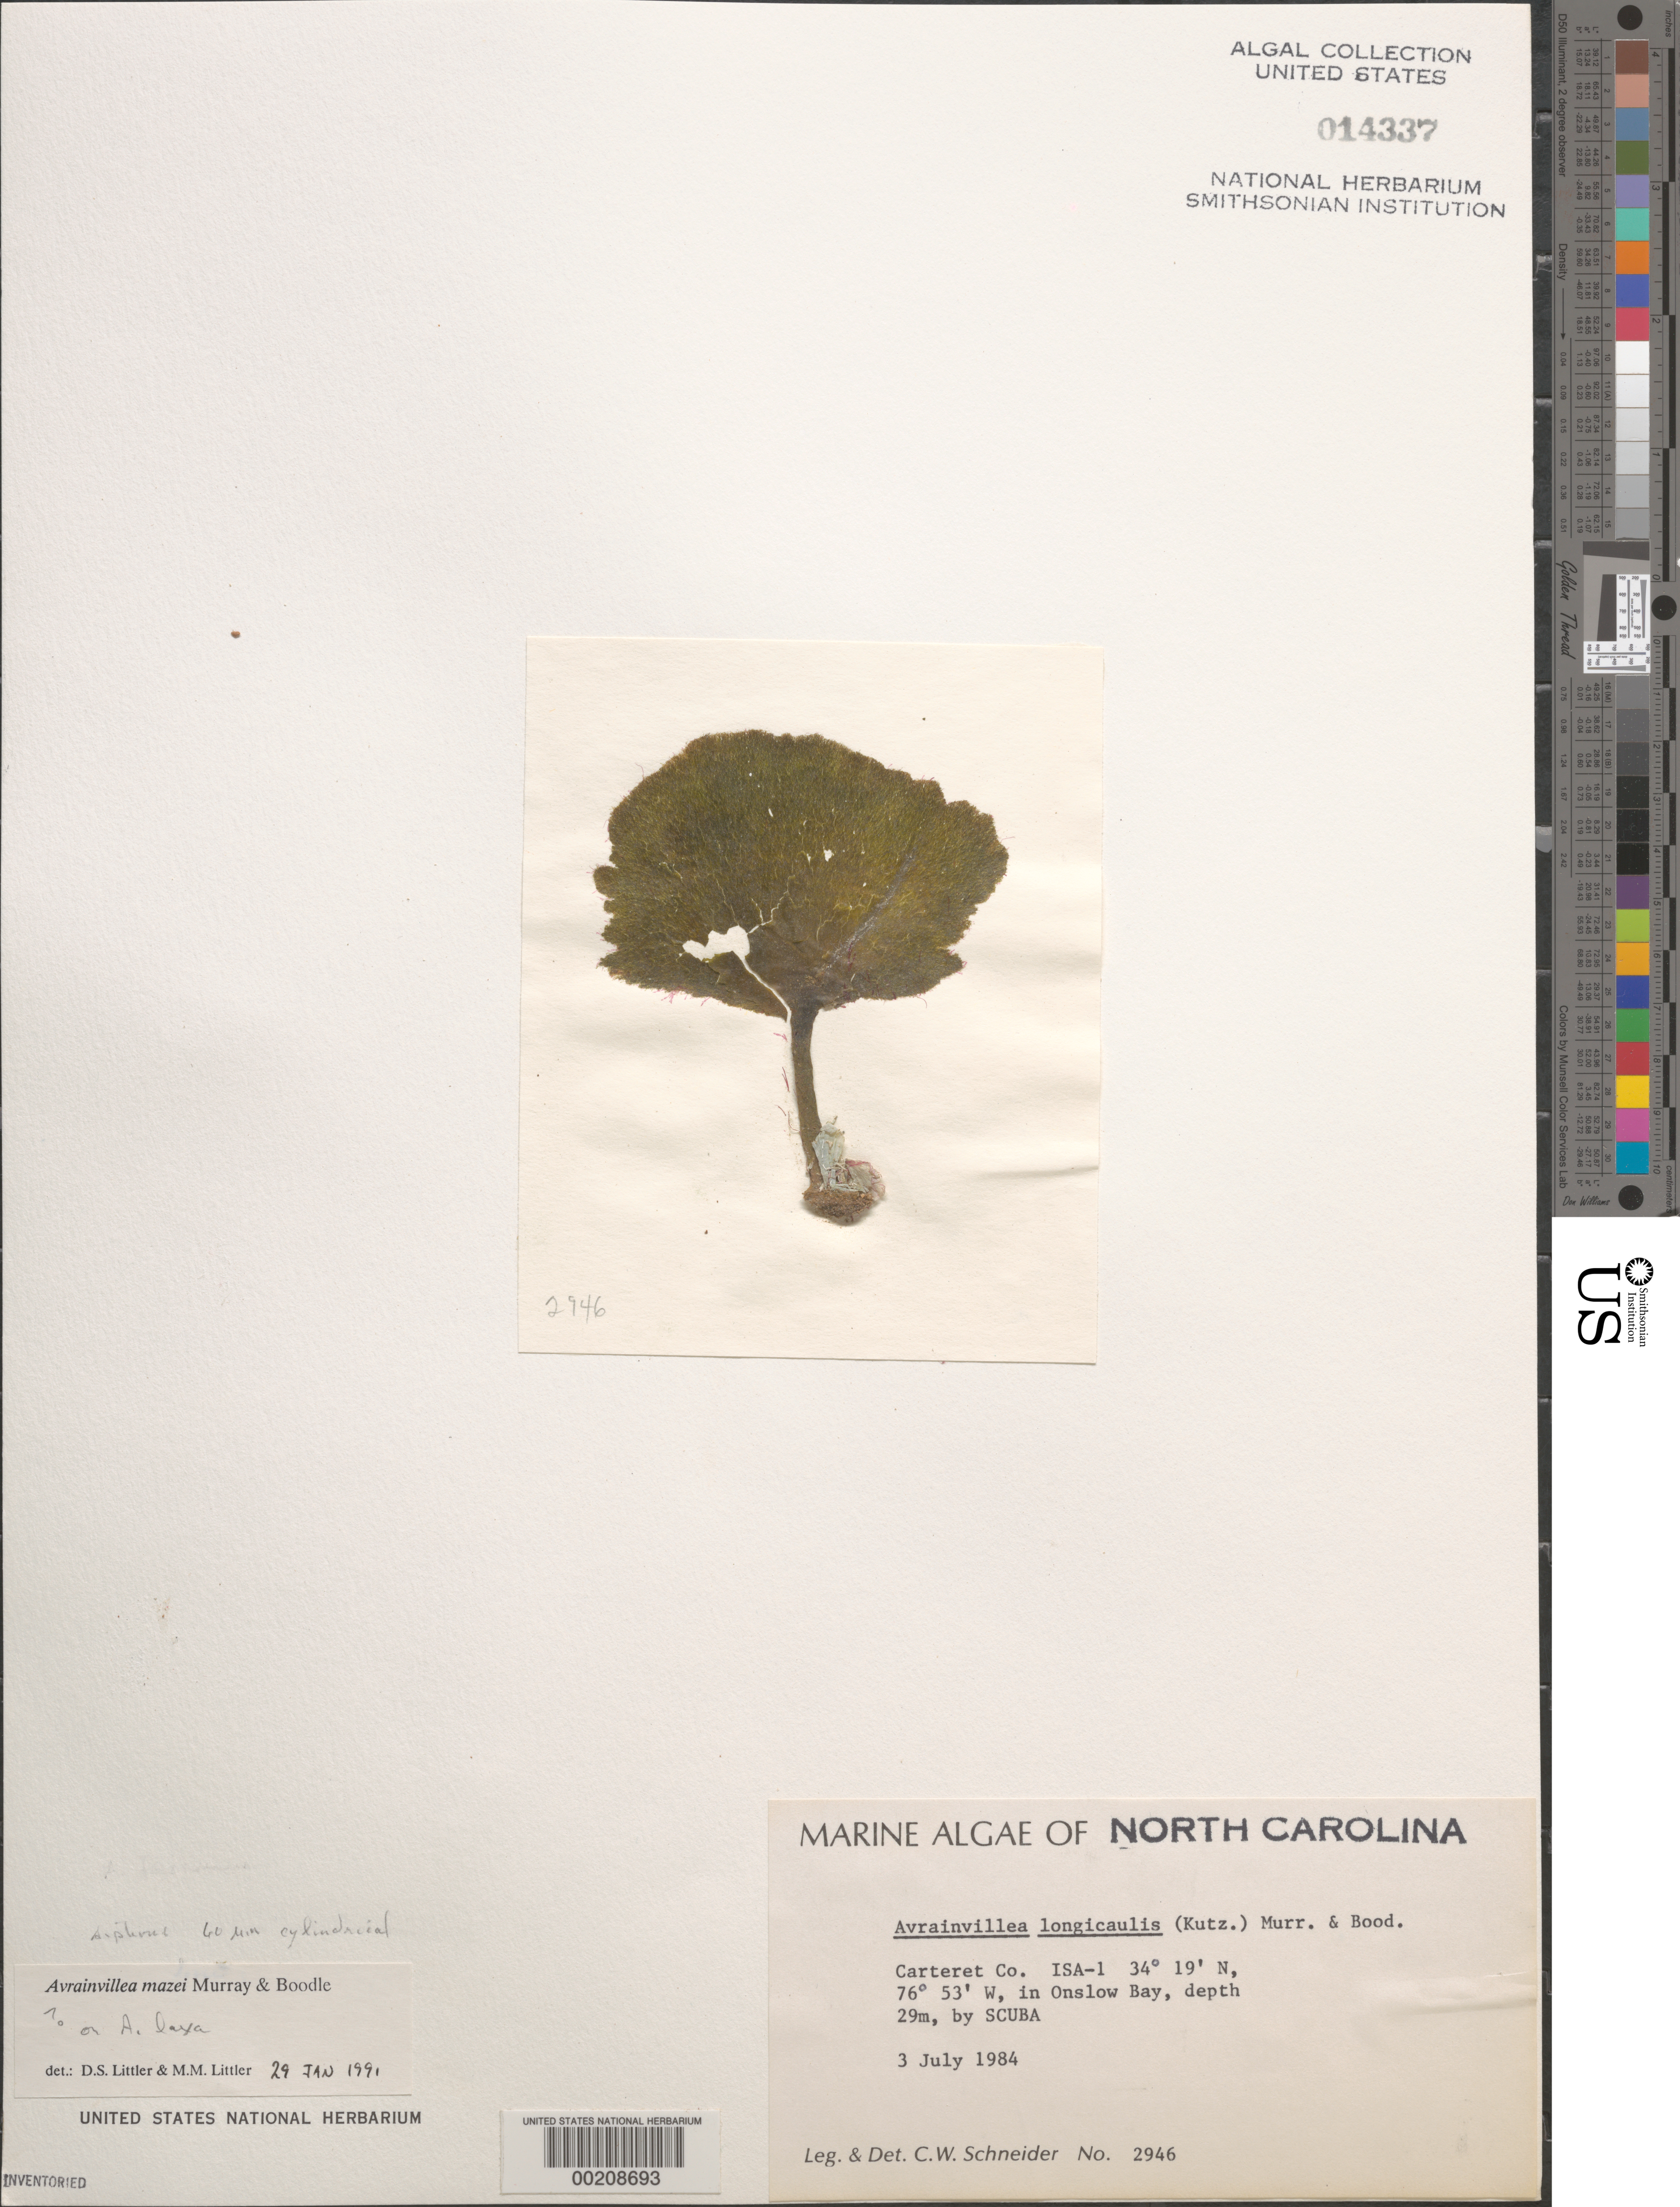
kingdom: Plantae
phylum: Chlorophyta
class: Ulvophyceae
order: Bryopsidales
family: Dichotomosiphonaceae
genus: Avrainvillea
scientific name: Avrainvillea mazei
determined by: Littler, D. S.; Littler, M. M.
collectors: C. W. Schneider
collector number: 2946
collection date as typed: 03 Jul 1984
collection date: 1984-07-03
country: United States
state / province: North Carolina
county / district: Carteret County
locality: Onslow Bay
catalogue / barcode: US 14337